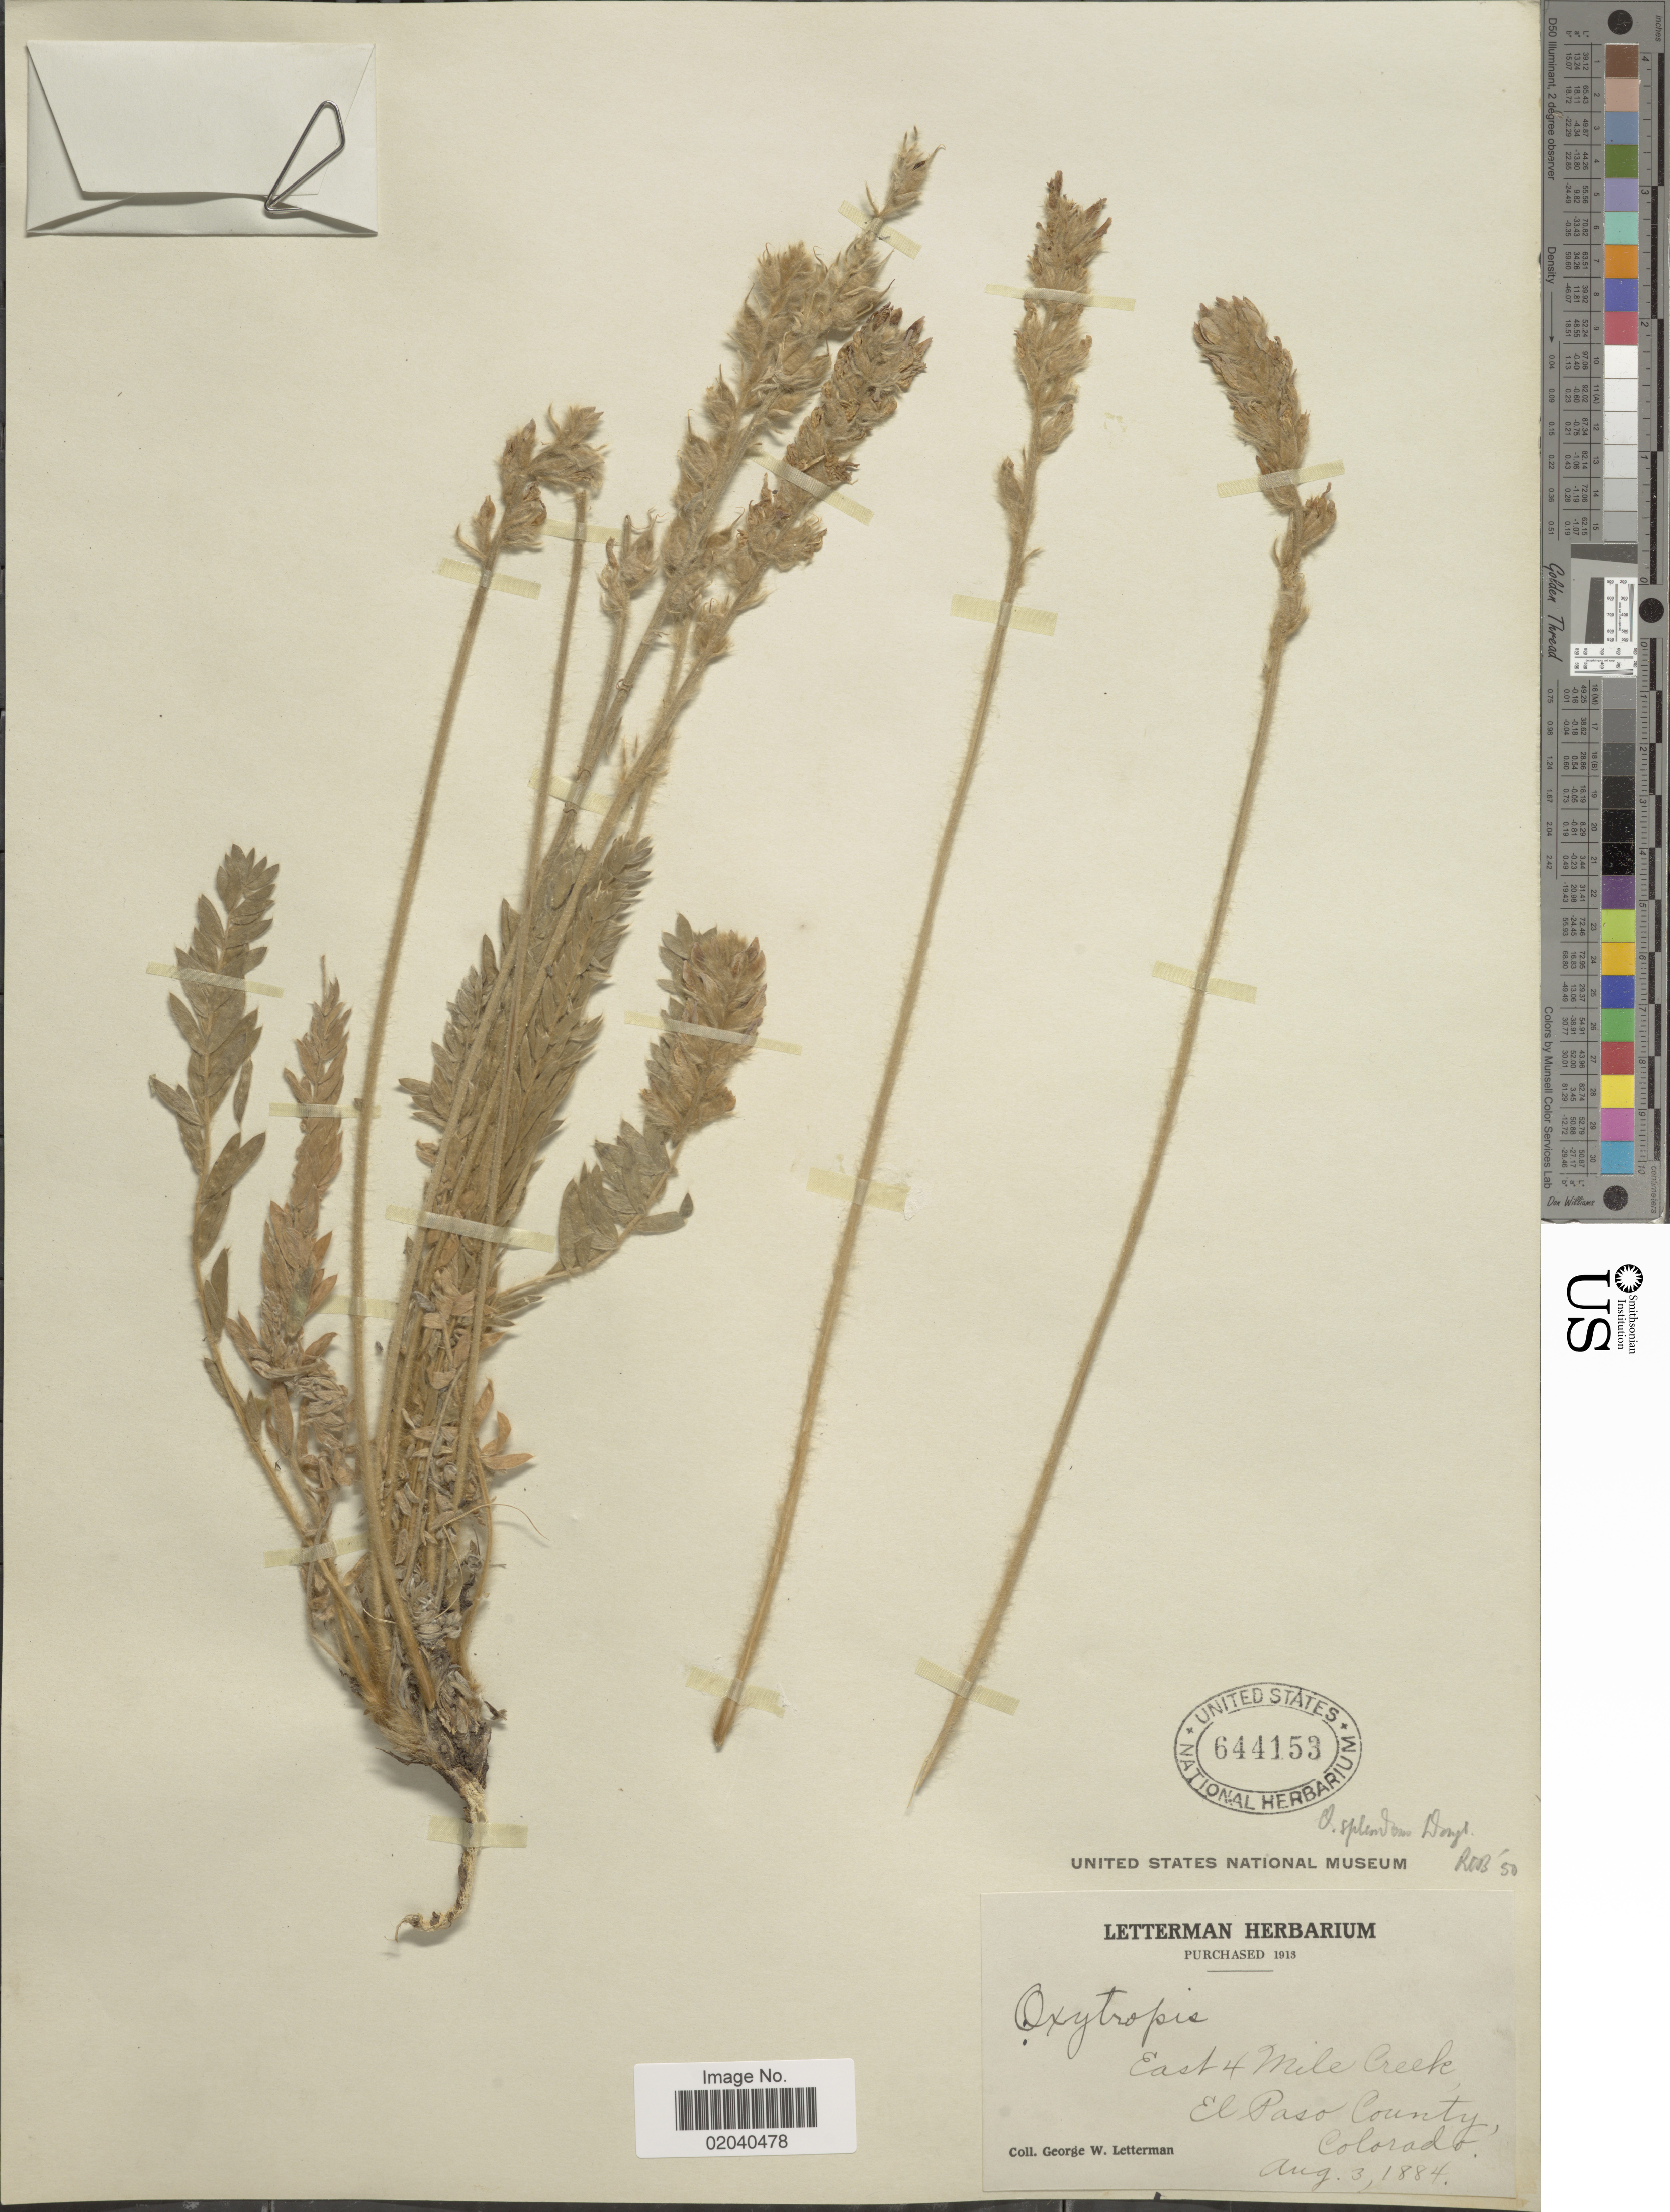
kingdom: Plantae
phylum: Tracheophyta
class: Magnoliopsida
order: Fabales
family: Fabaceae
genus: Oxytropis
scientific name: Oxytropis splendens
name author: Douglas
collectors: G. W. Letterman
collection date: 1884-08-03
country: United States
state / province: Colorado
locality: East 4 Mile Creek, El Paso County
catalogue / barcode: US 644153